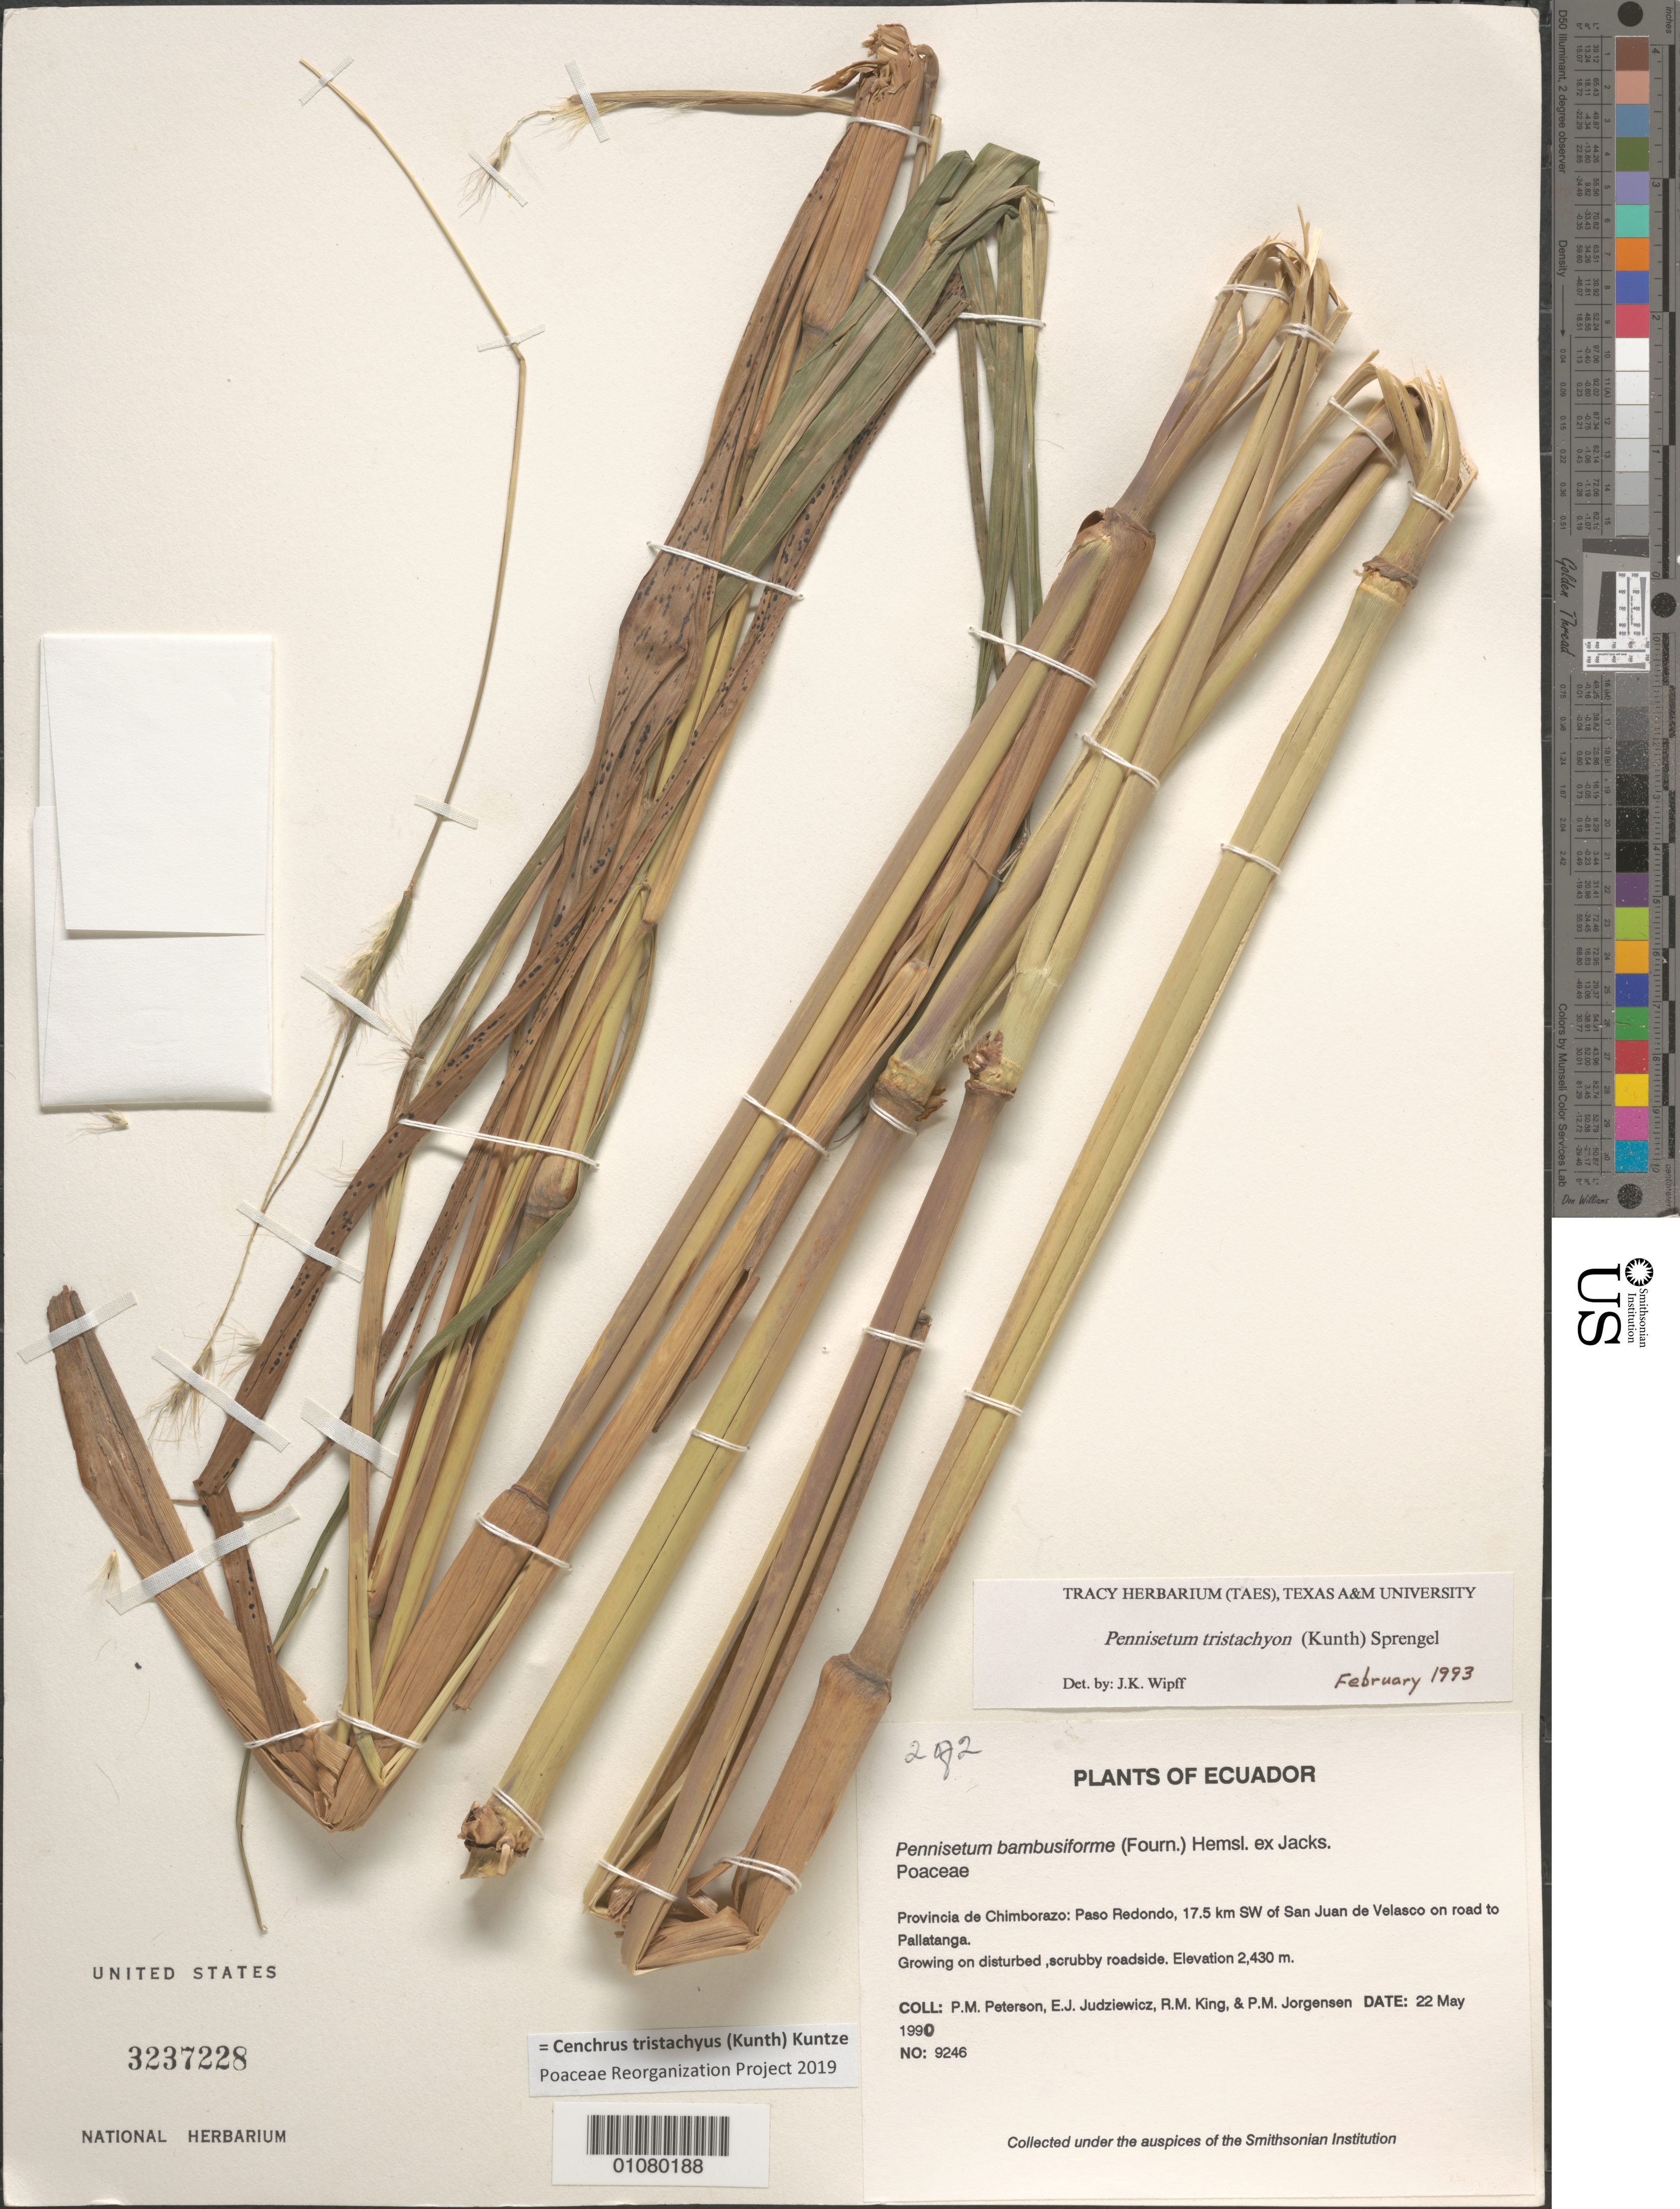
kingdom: Plantae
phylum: Tracheophyta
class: Liliopsida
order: Poales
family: Poaceae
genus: Cenchrus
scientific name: Cenchrus tristachyus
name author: (Kunth) Kuntze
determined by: Poaceae Reorganization Project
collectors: P. M. Peterson, E. J. Judziewicz, R. M. King & P. M. Jørgensen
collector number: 09246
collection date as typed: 22 May 1990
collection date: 1990-05-22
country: Ecuador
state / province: Chimborazo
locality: Paso Redondo, 17.5 km SW of San Juan de Velasco on road to Pallatanga.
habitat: Growing on disturbed ,scrubby roadside.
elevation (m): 2430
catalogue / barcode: US 3237228